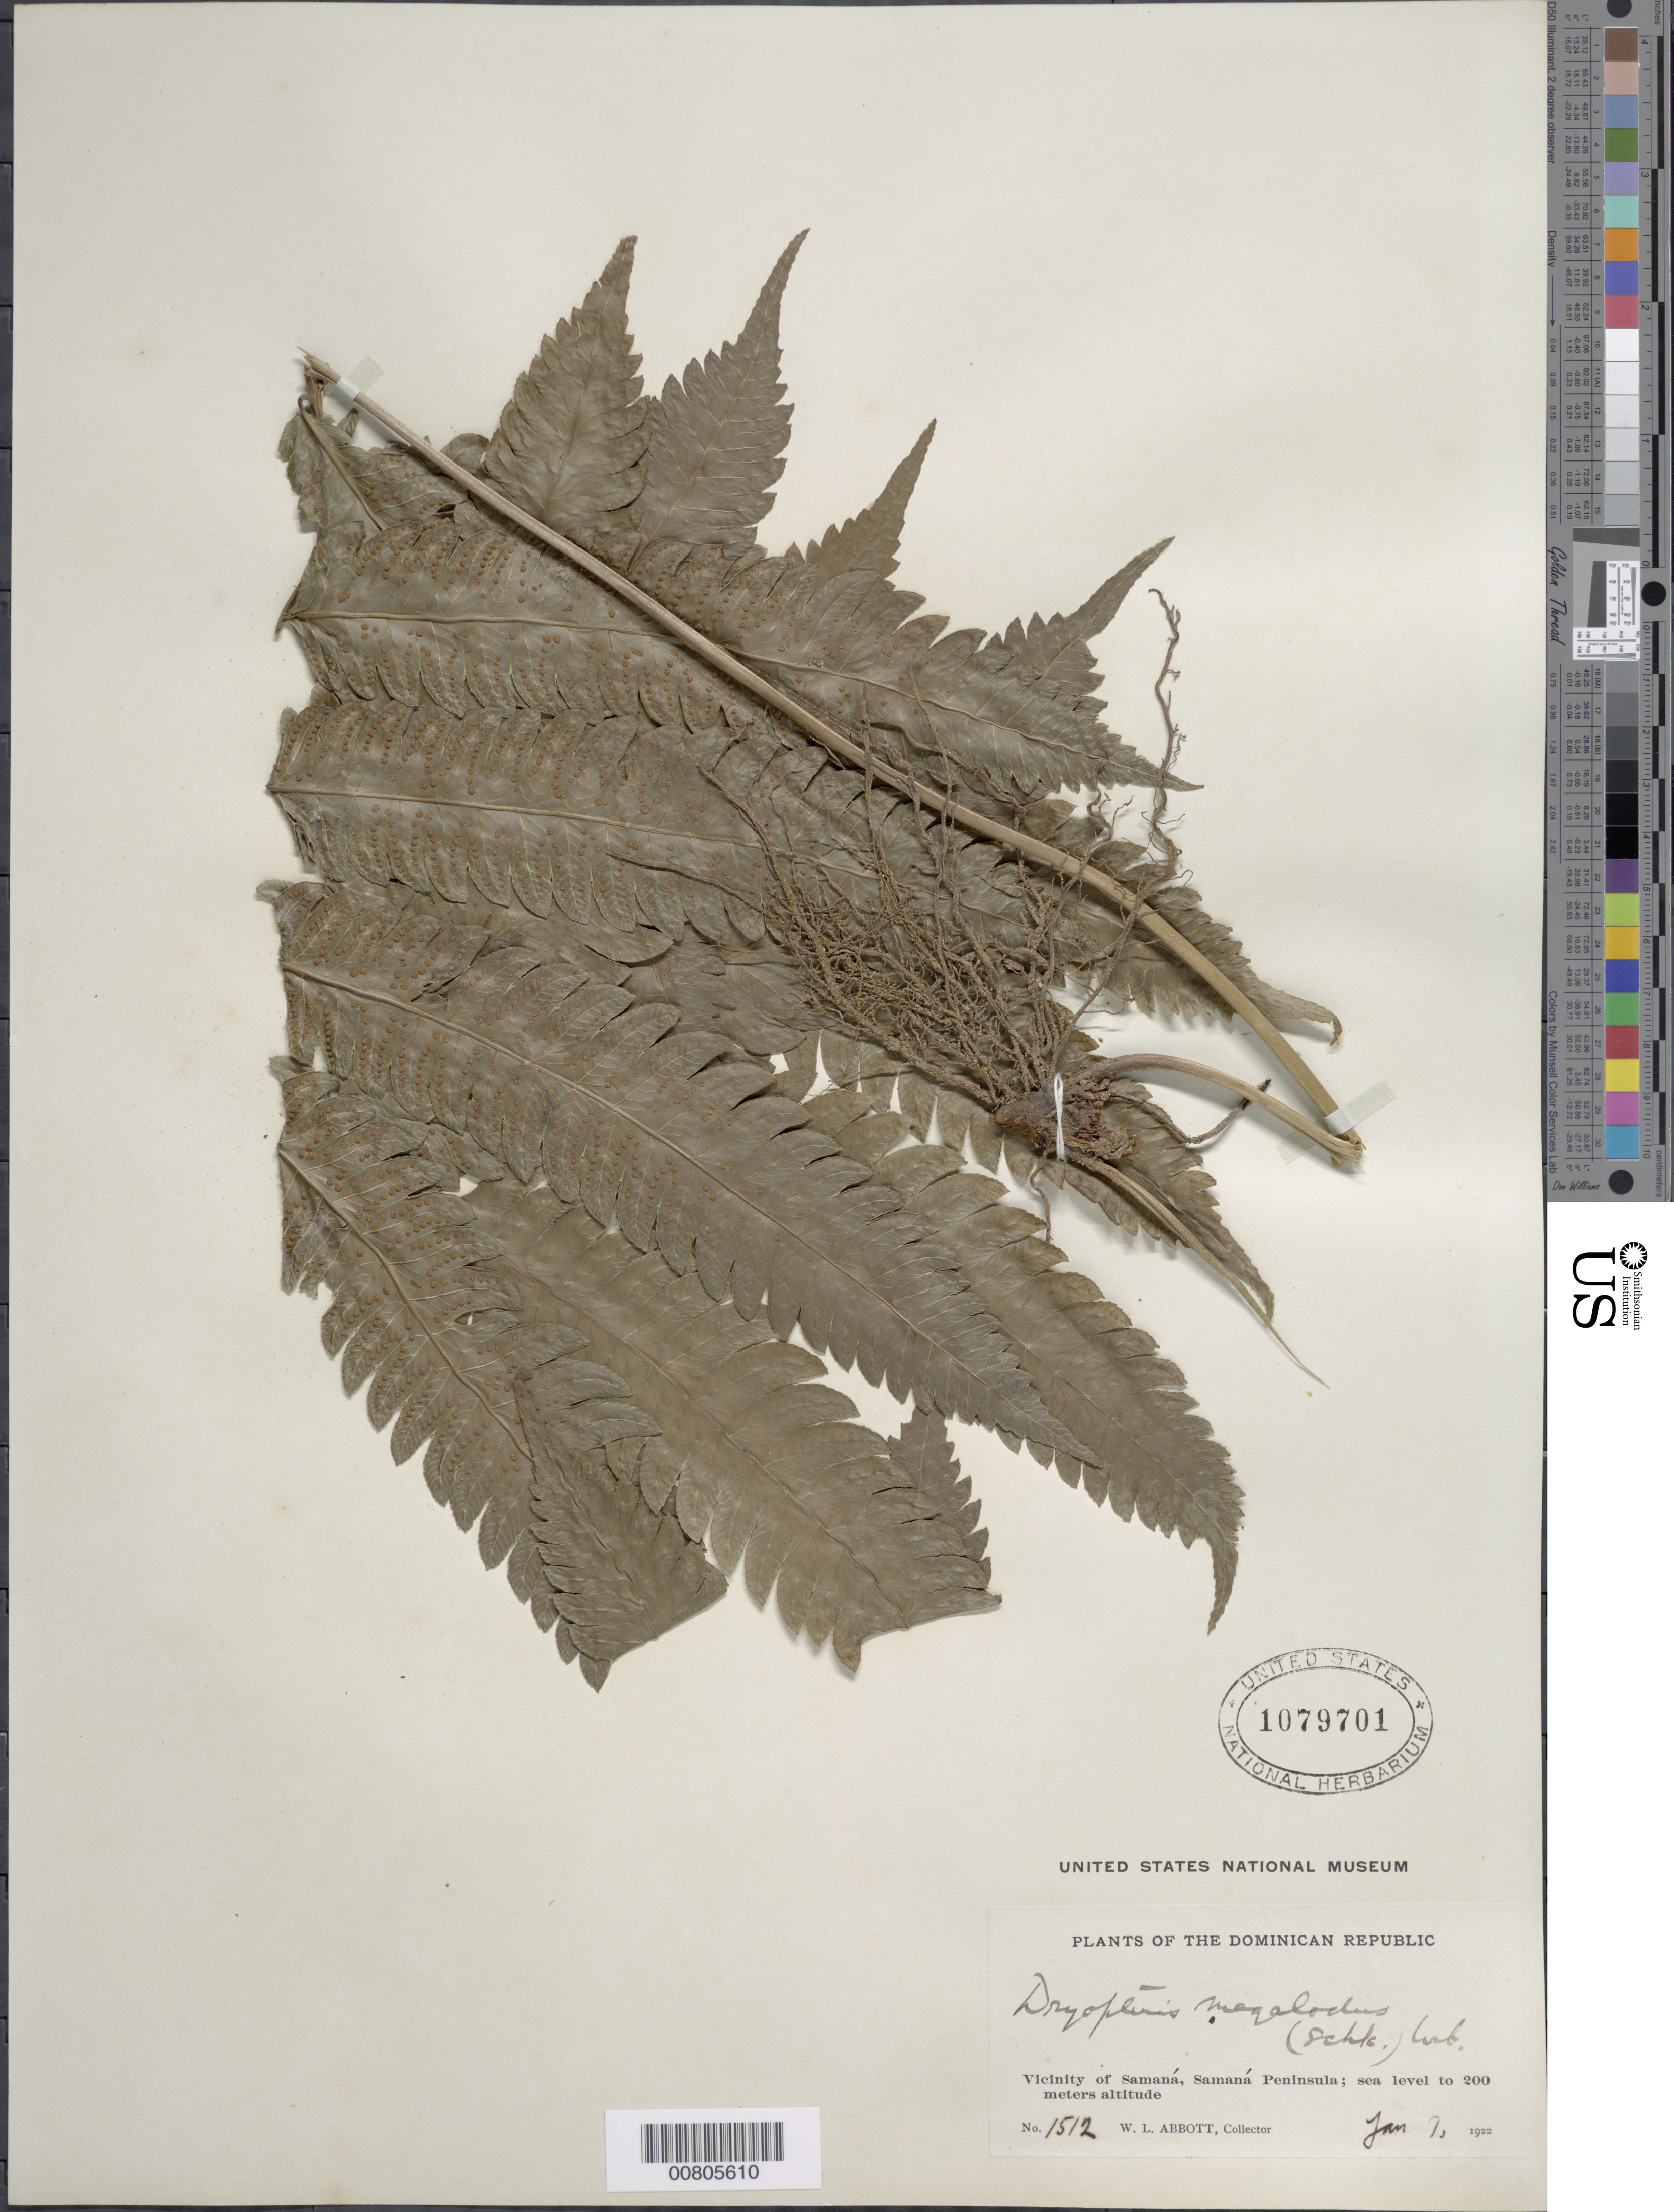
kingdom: Plantae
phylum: Tracheophyta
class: Polypodiopsida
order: Polypodiales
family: Thelypteridaceae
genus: Goniopteris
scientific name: Goniopteris pennata (Poir.) comb. nov., ined 2015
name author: (Poir.)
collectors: W. L. Abbott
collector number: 1512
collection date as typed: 07 Jan 1922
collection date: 1922-01-07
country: Dominican Republic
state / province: Samana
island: Hispaniola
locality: Samaná vicinity, Samaná Peninsula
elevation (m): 0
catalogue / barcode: US 1079701